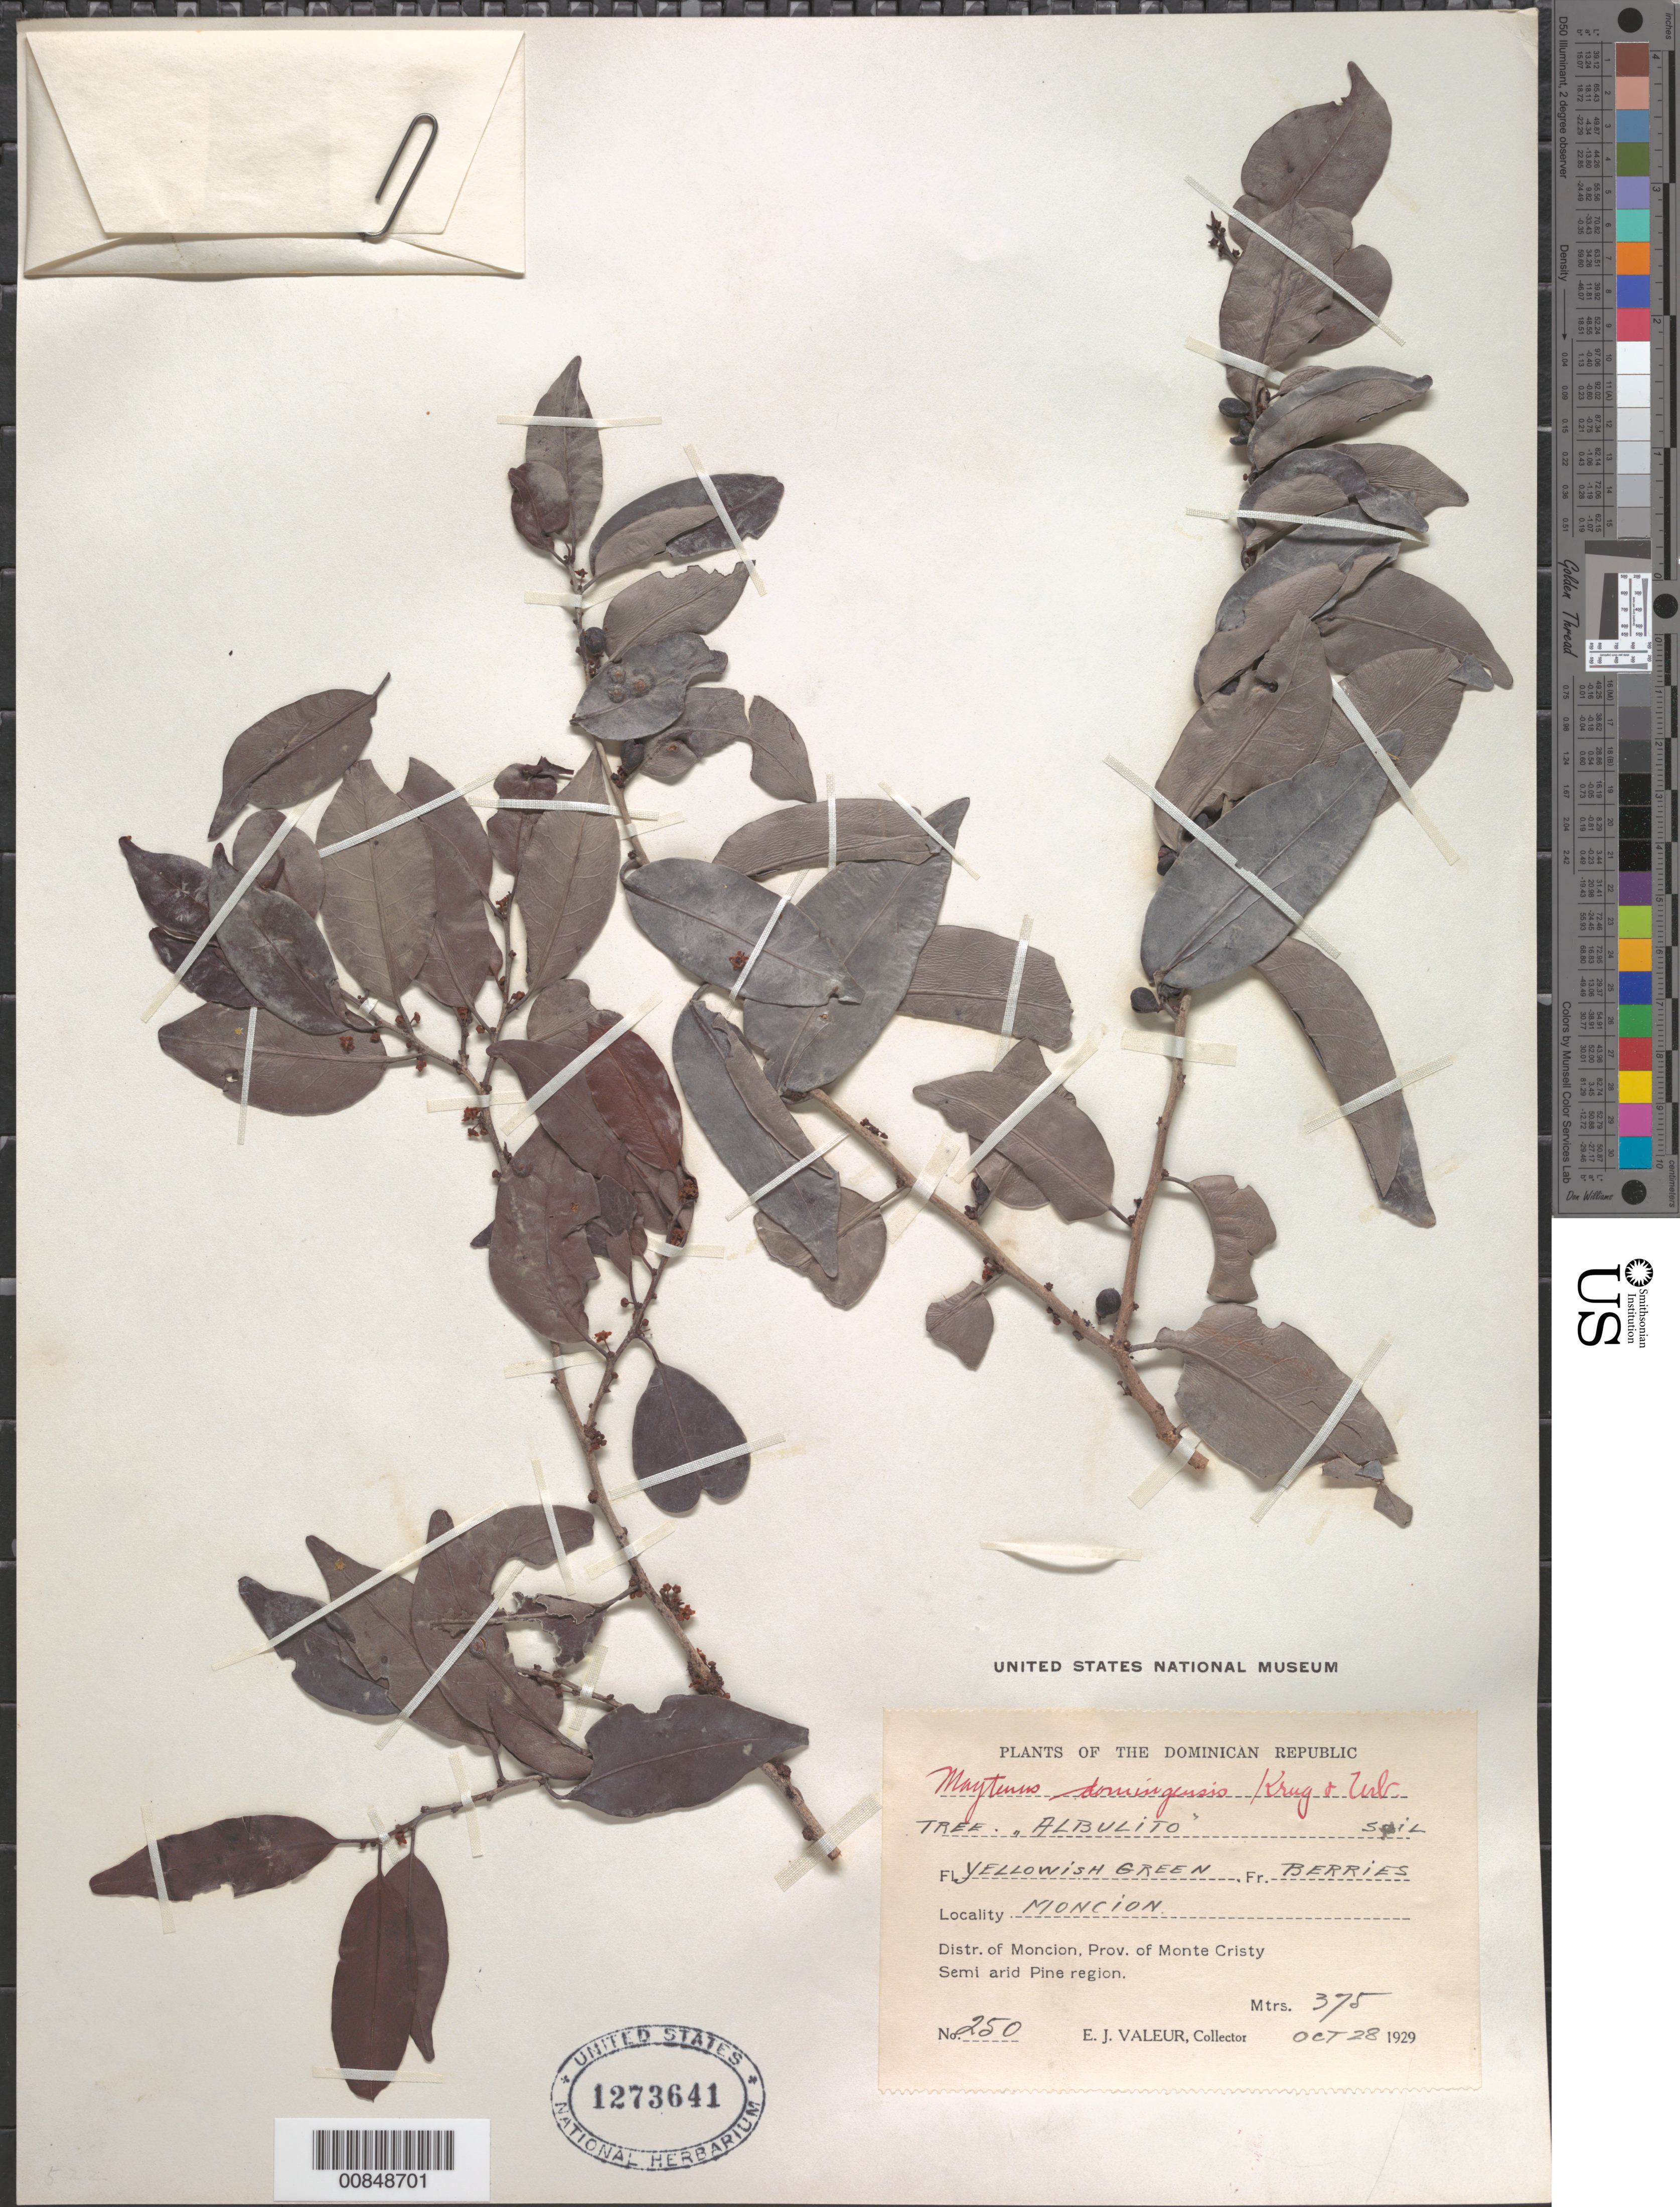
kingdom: Plantae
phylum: Tracheophyta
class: Magnoliopsida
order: Celastrales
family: Celastraceae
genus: Maytenus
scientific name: Maytenus domingensis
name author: Krug & Urb.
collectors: E. Valeur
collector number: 250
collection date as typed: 28 Oct 1929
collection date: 1929-10-28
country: Dominican Republic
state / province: Monte Cristi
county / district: Monción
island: Hispaniola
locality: Moncion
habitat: Soil, semi aird pine region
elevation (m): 375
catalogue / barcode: US 1273641